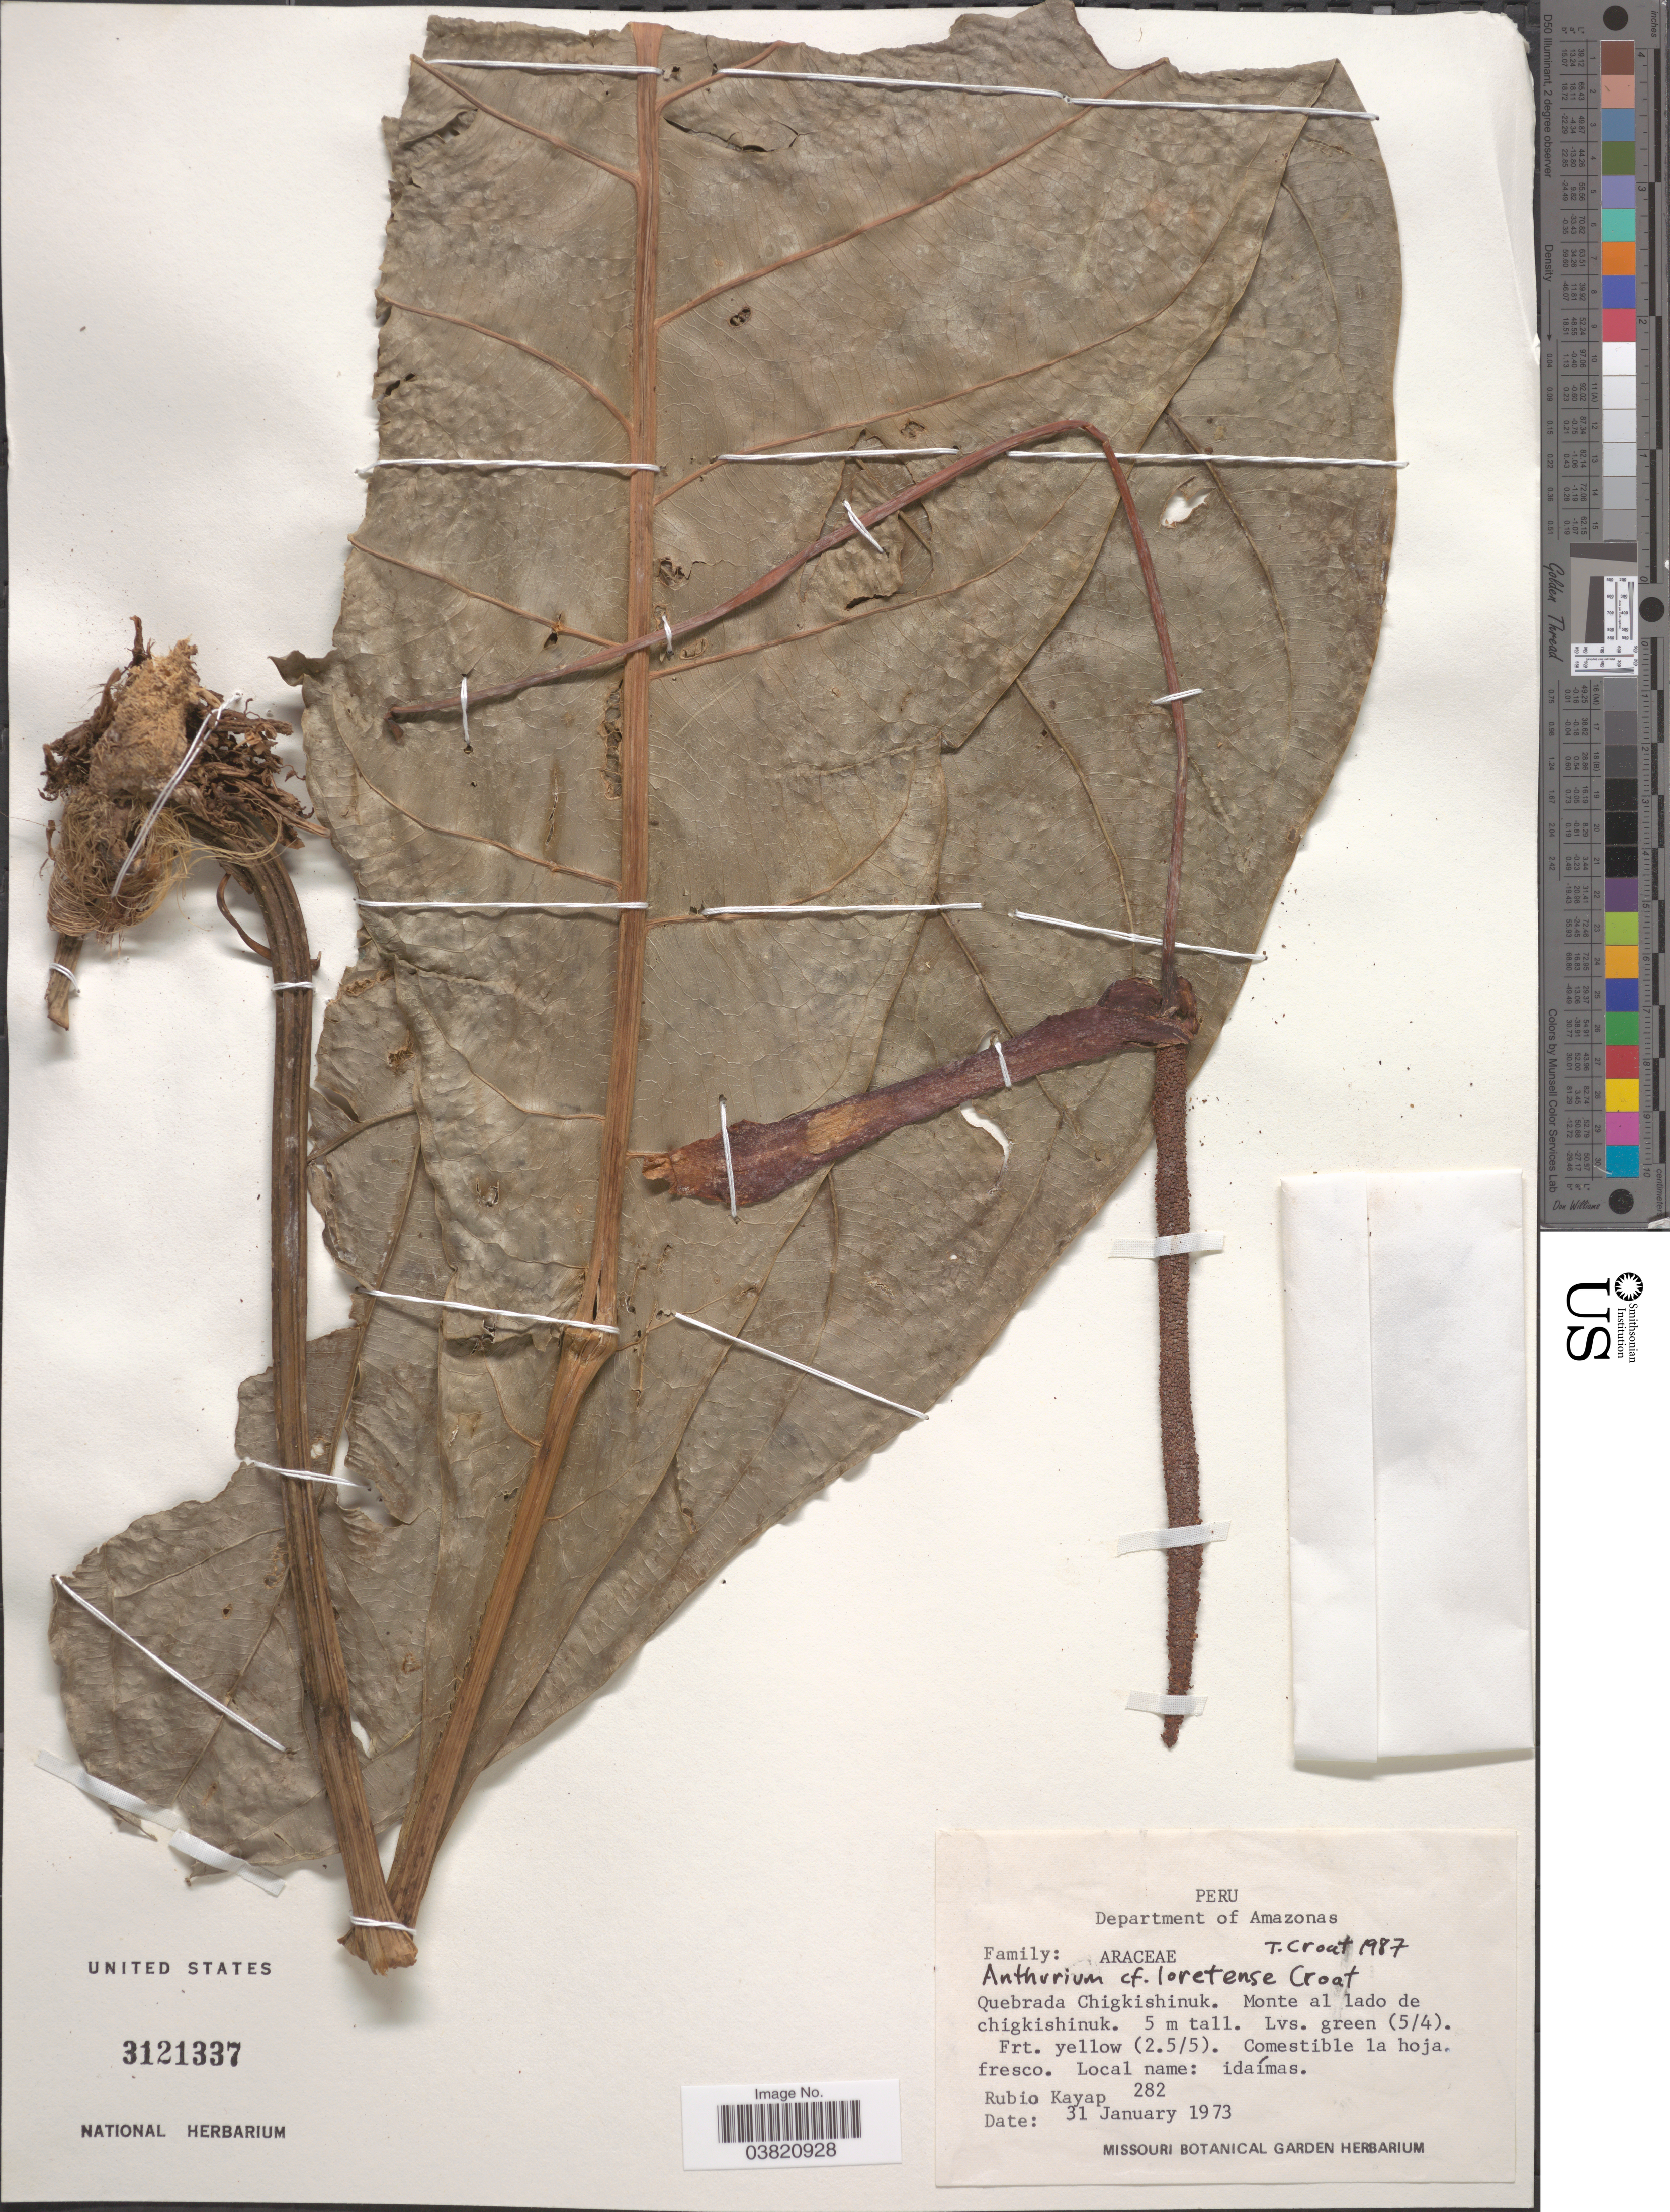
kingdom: Plantae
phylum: Tracheophyta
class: Liliopsida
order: Alismatales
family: Araceae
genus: Anthurium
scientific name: Anthurium loretense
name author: Croat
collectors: R. Kayap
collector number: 282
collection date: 1973-01-31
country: Peru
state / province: Amazonas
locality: Department of Amazonas. Quebrada Chigkishinuk. Monte al lado de chigkishinuk.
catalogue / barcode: US 3121337